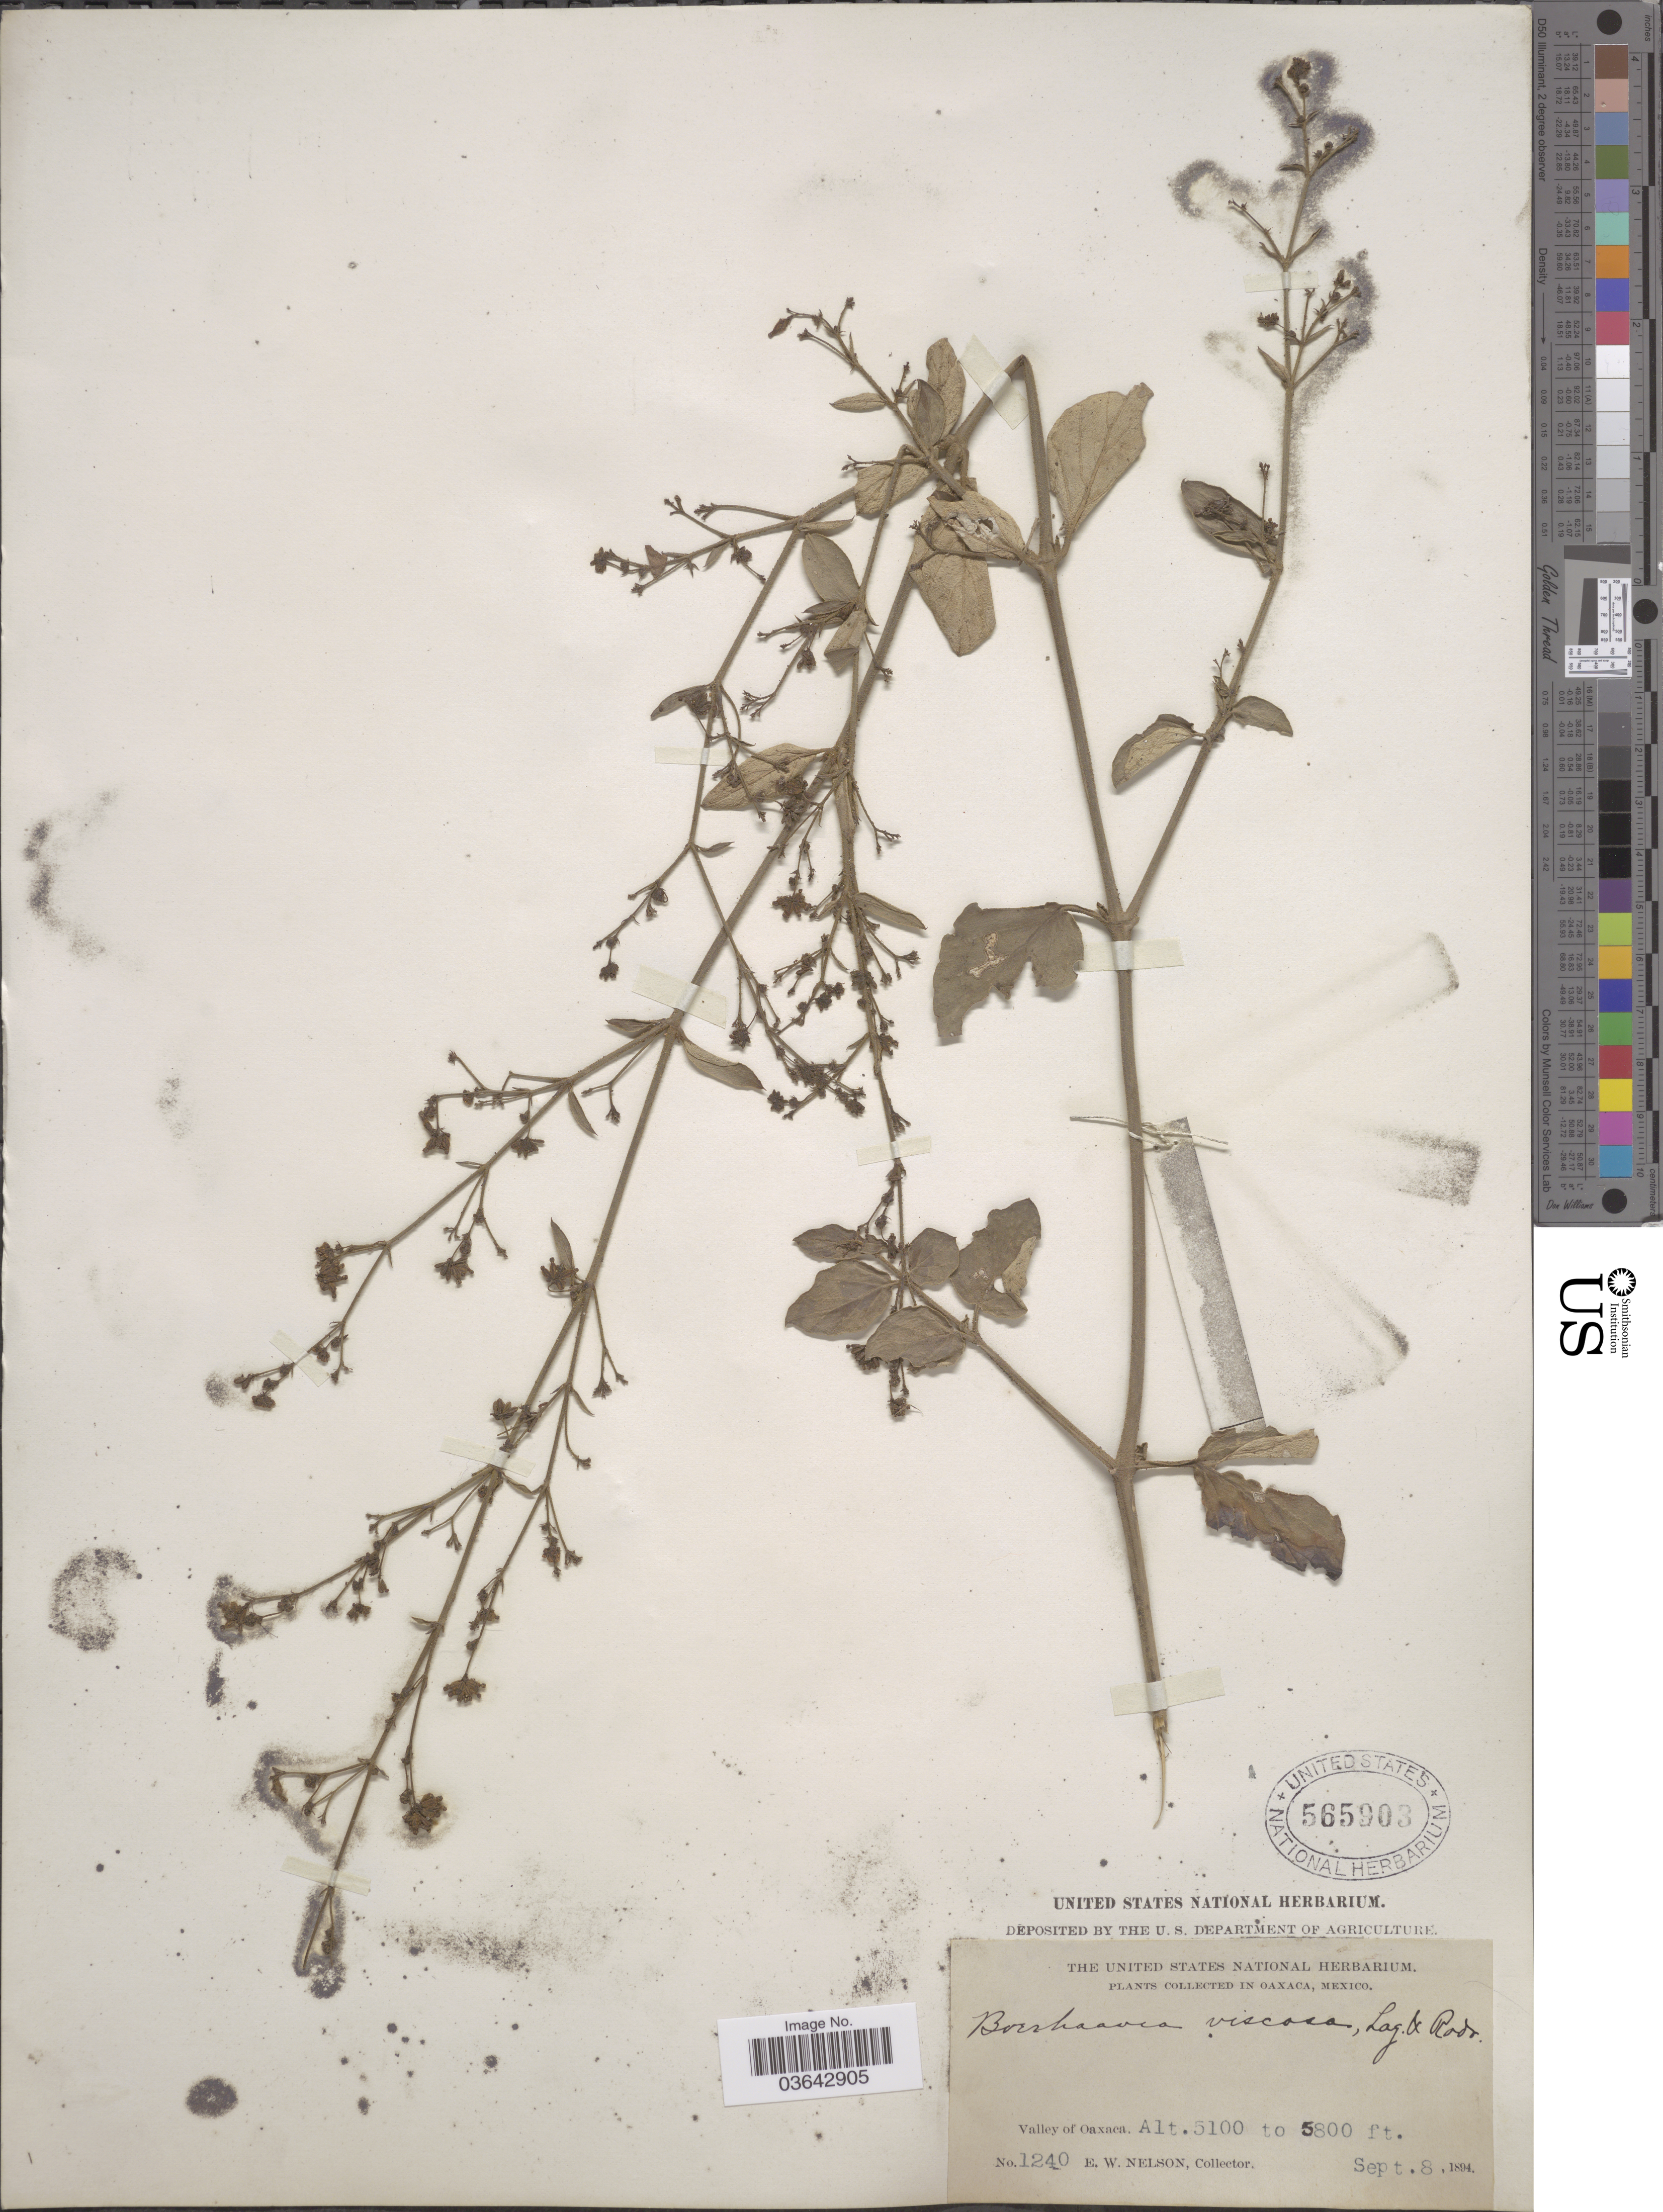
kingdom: Plantae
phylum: Tracheophyta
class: Magnoliopsida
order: Caryophyllales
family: Nyctaginaceae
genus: Boerhavia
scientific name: Boerhavia caribaea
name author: Jacq.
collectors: E. W. Nelson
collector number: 1240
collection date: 1894-09-08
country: Mexico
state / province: Oaxaca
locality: Valley of Oaxaca.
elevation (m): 1554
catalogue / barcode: US 565903